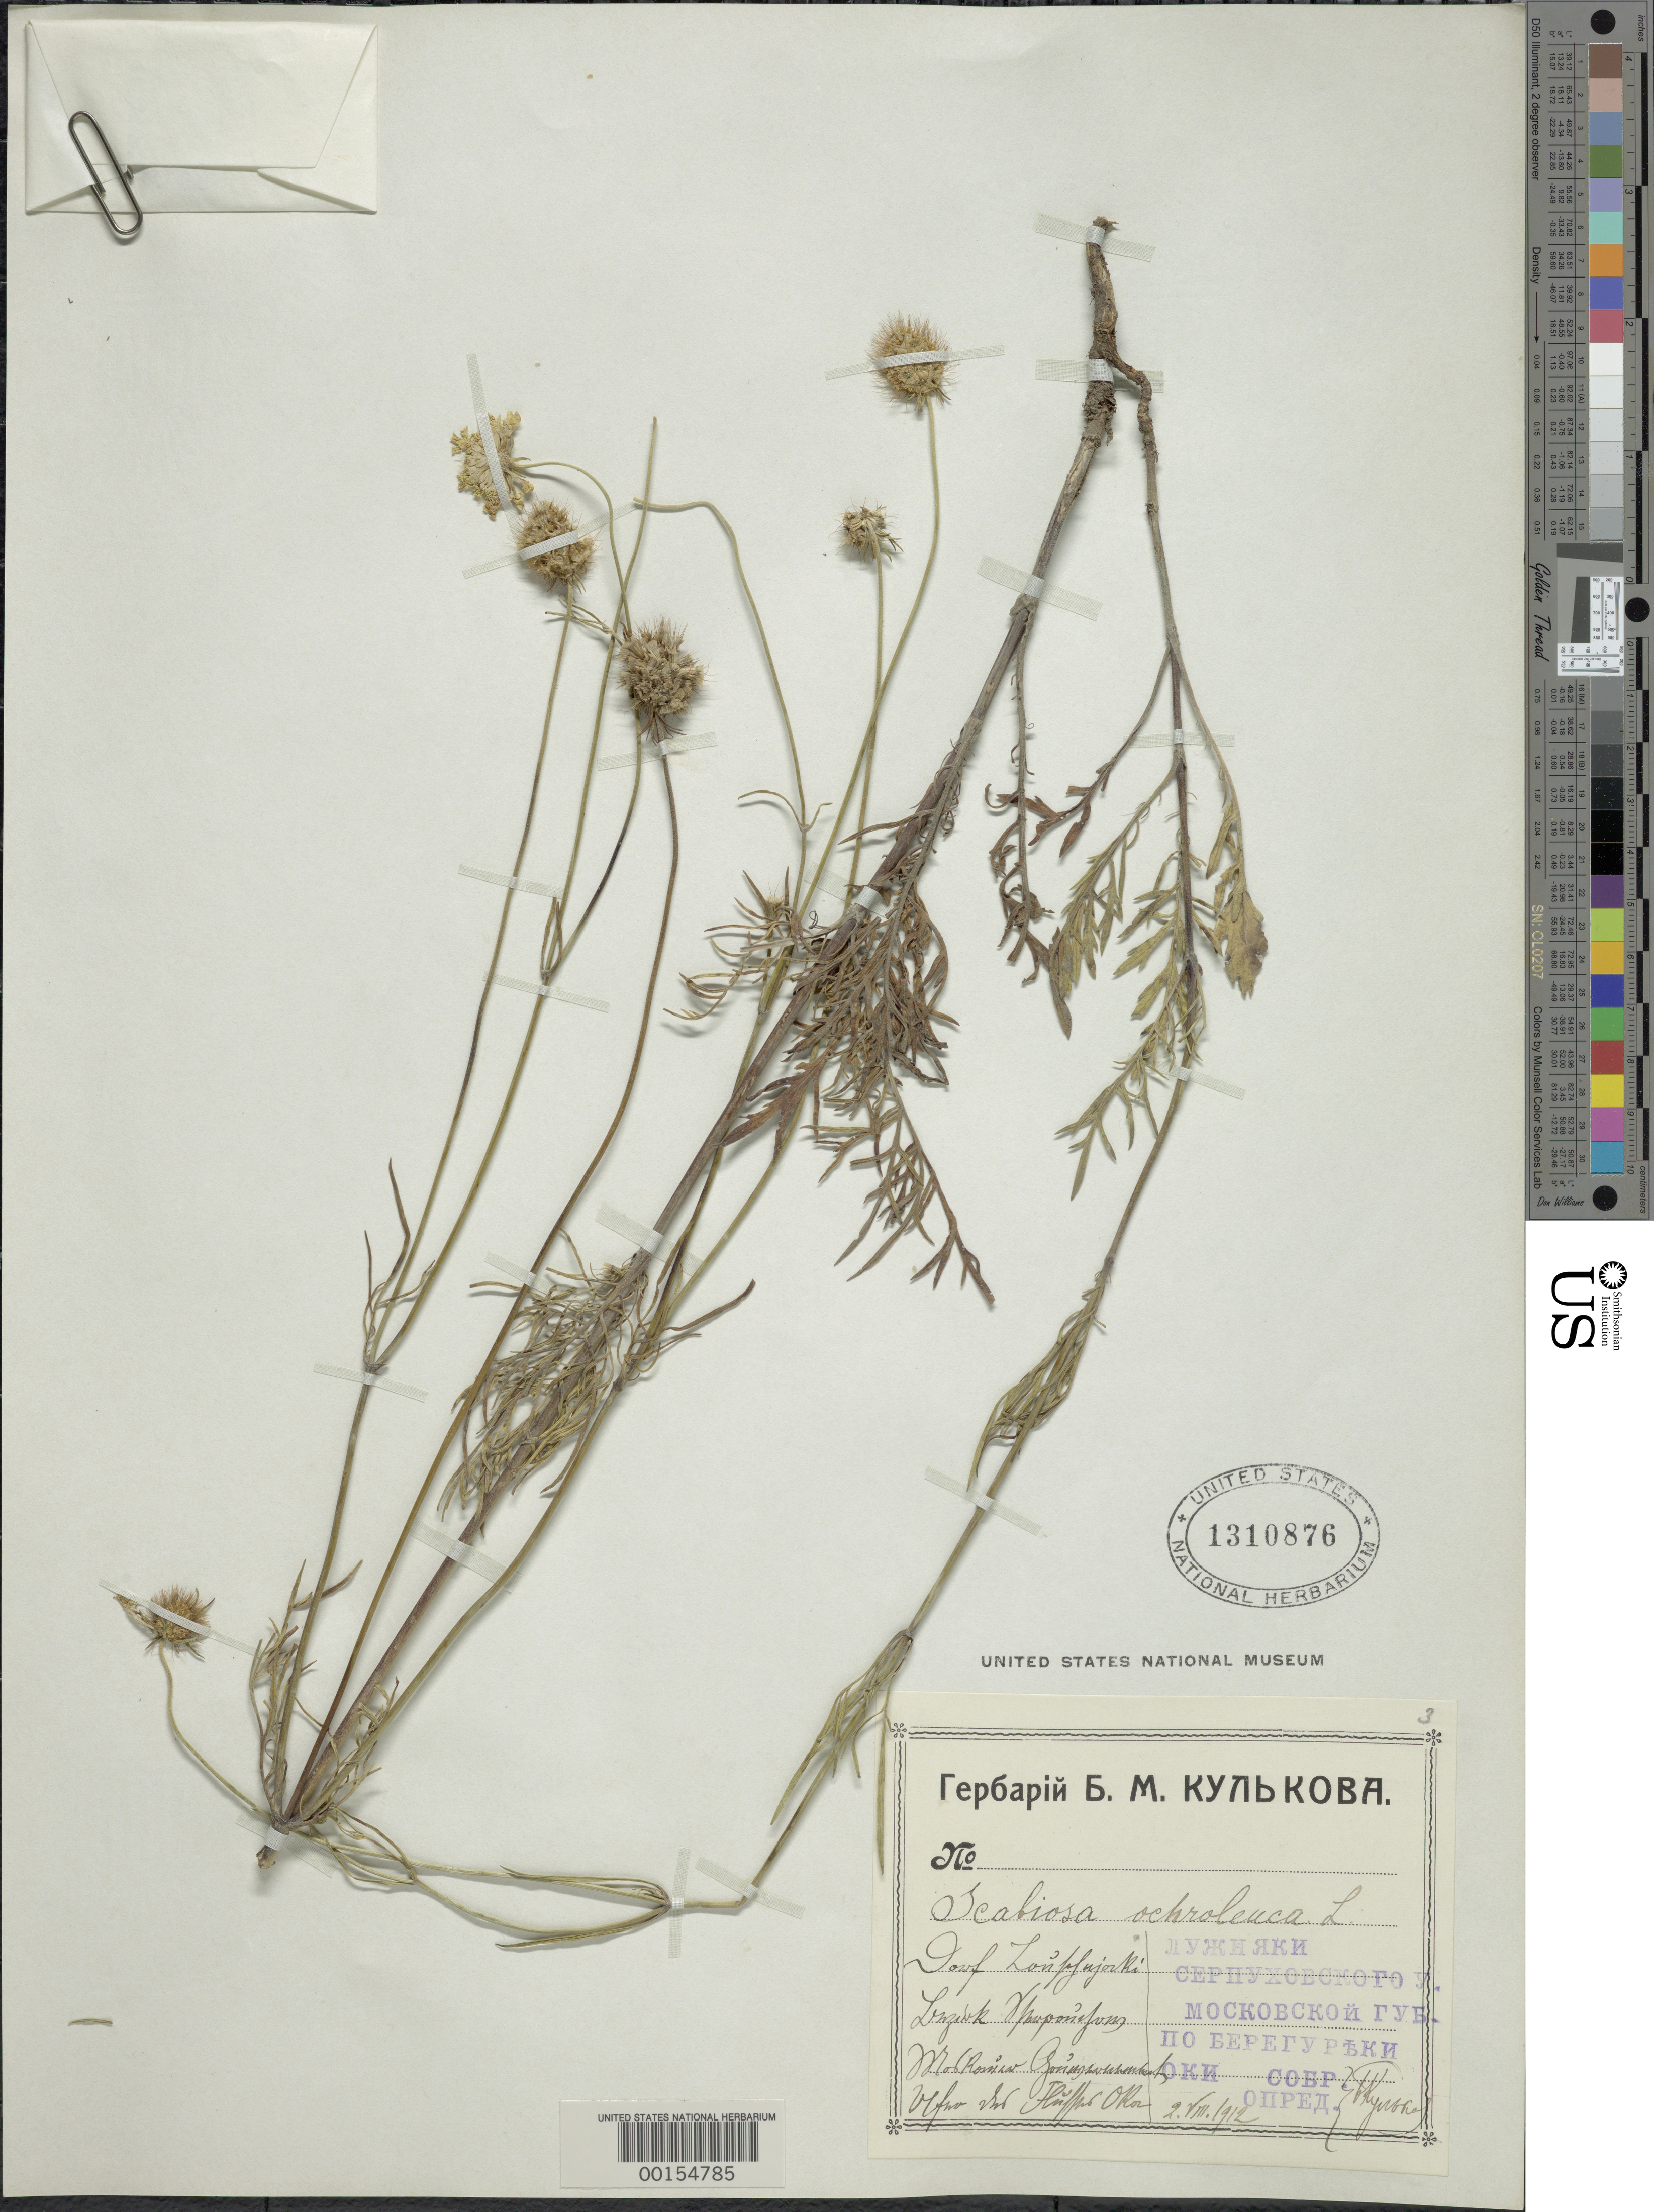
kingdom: Plantae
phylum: Tracheophyta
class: Magnoliopsida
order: Dipsacales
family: Caprifoliaceae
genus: Scabiosa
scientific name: Scabiosa ochroleuca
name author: L.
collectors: -. Cobpoiipei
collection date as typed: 02 Aug 1912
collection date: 1912-08-02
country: Russian Federation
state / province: Moscow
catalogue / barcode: US 1310876